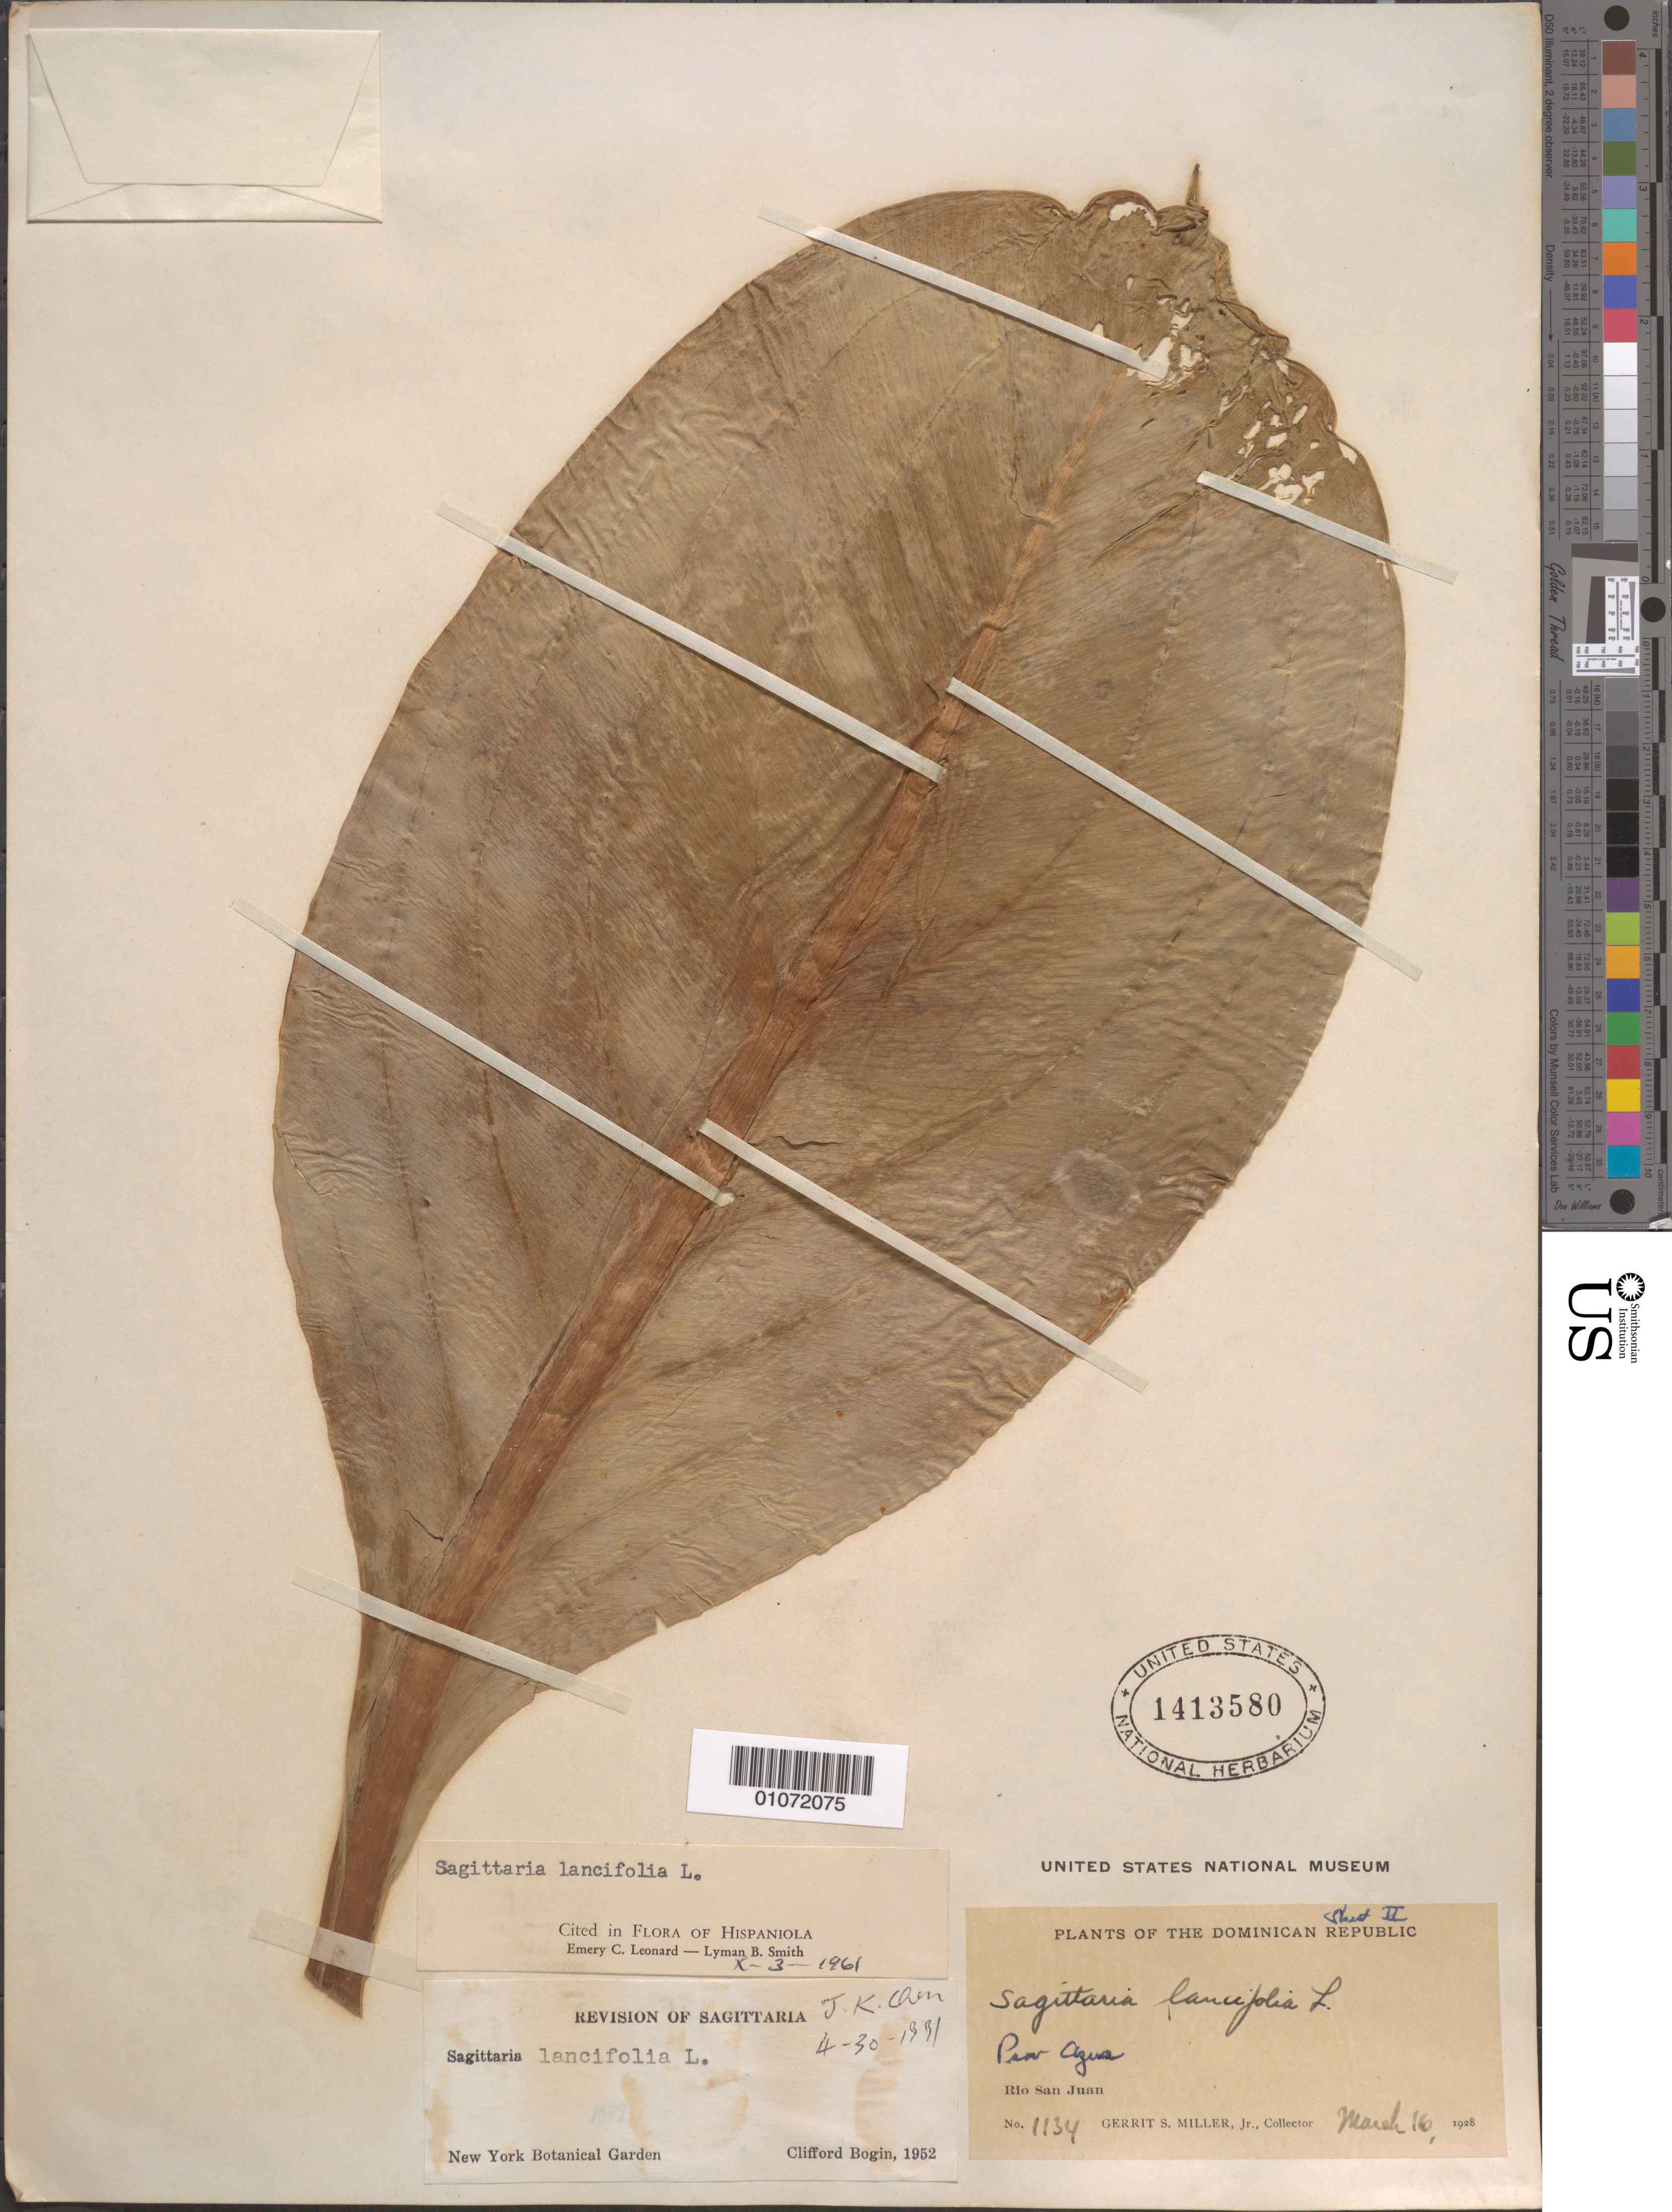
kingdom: Plantae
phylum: Tracheophyta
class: Liliopsida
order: Alismatales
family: Alismataceae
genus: Sagittaria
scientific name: Sagittaria lancifolia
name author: L.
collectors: G. S. Miller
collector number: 1134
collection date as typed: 16 Mar 1928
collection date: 1928-03-16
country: Dominican Republic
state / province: San Juan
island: Hispaniola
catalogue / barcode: US 1413580